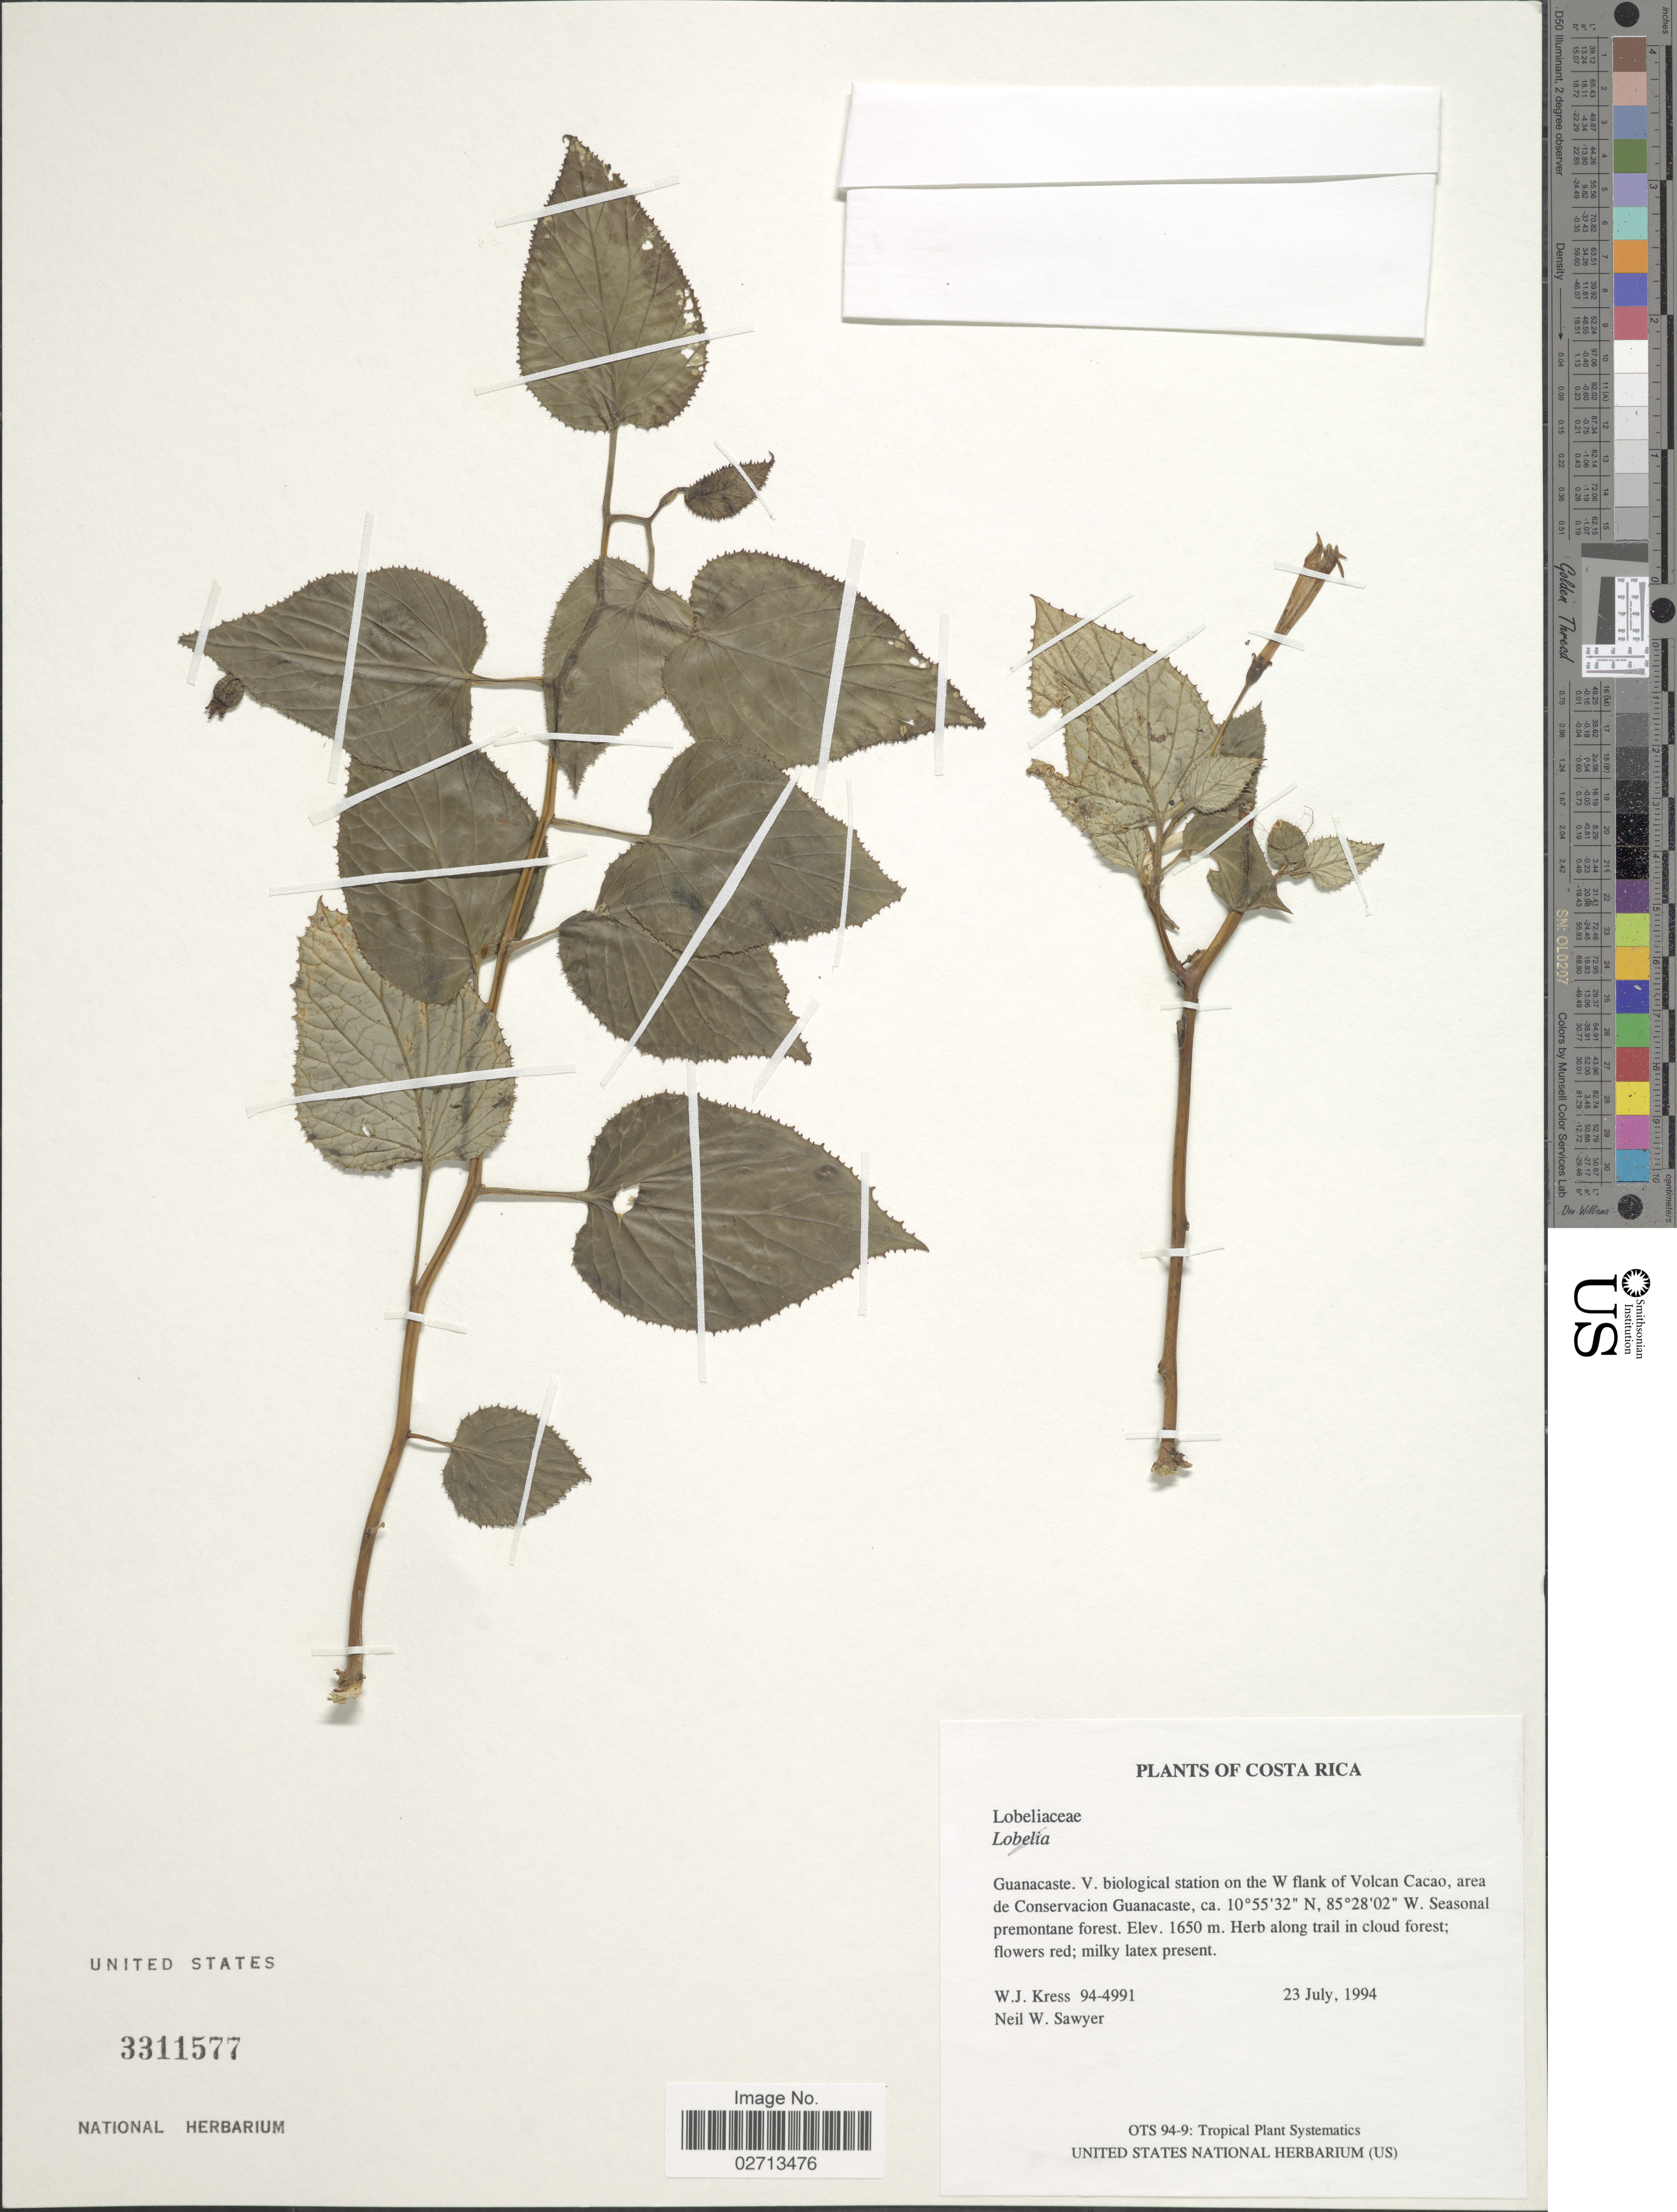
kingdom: Plantae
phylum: Tracheophyta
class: Magnoliopsida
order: Asterales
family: Campanulaceae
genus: Siphocampylus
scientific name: Siphocampylus sp.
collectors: W. J. Kress & N. W. Sawyer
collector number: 94-4991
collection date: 1994-07-23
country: Costa Rica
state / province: Guanacaste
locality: V. Biological station on the W flank of Volcan Cacao, area de Conservacion Guanacaste.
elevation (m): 1650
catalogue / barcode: US 3311577